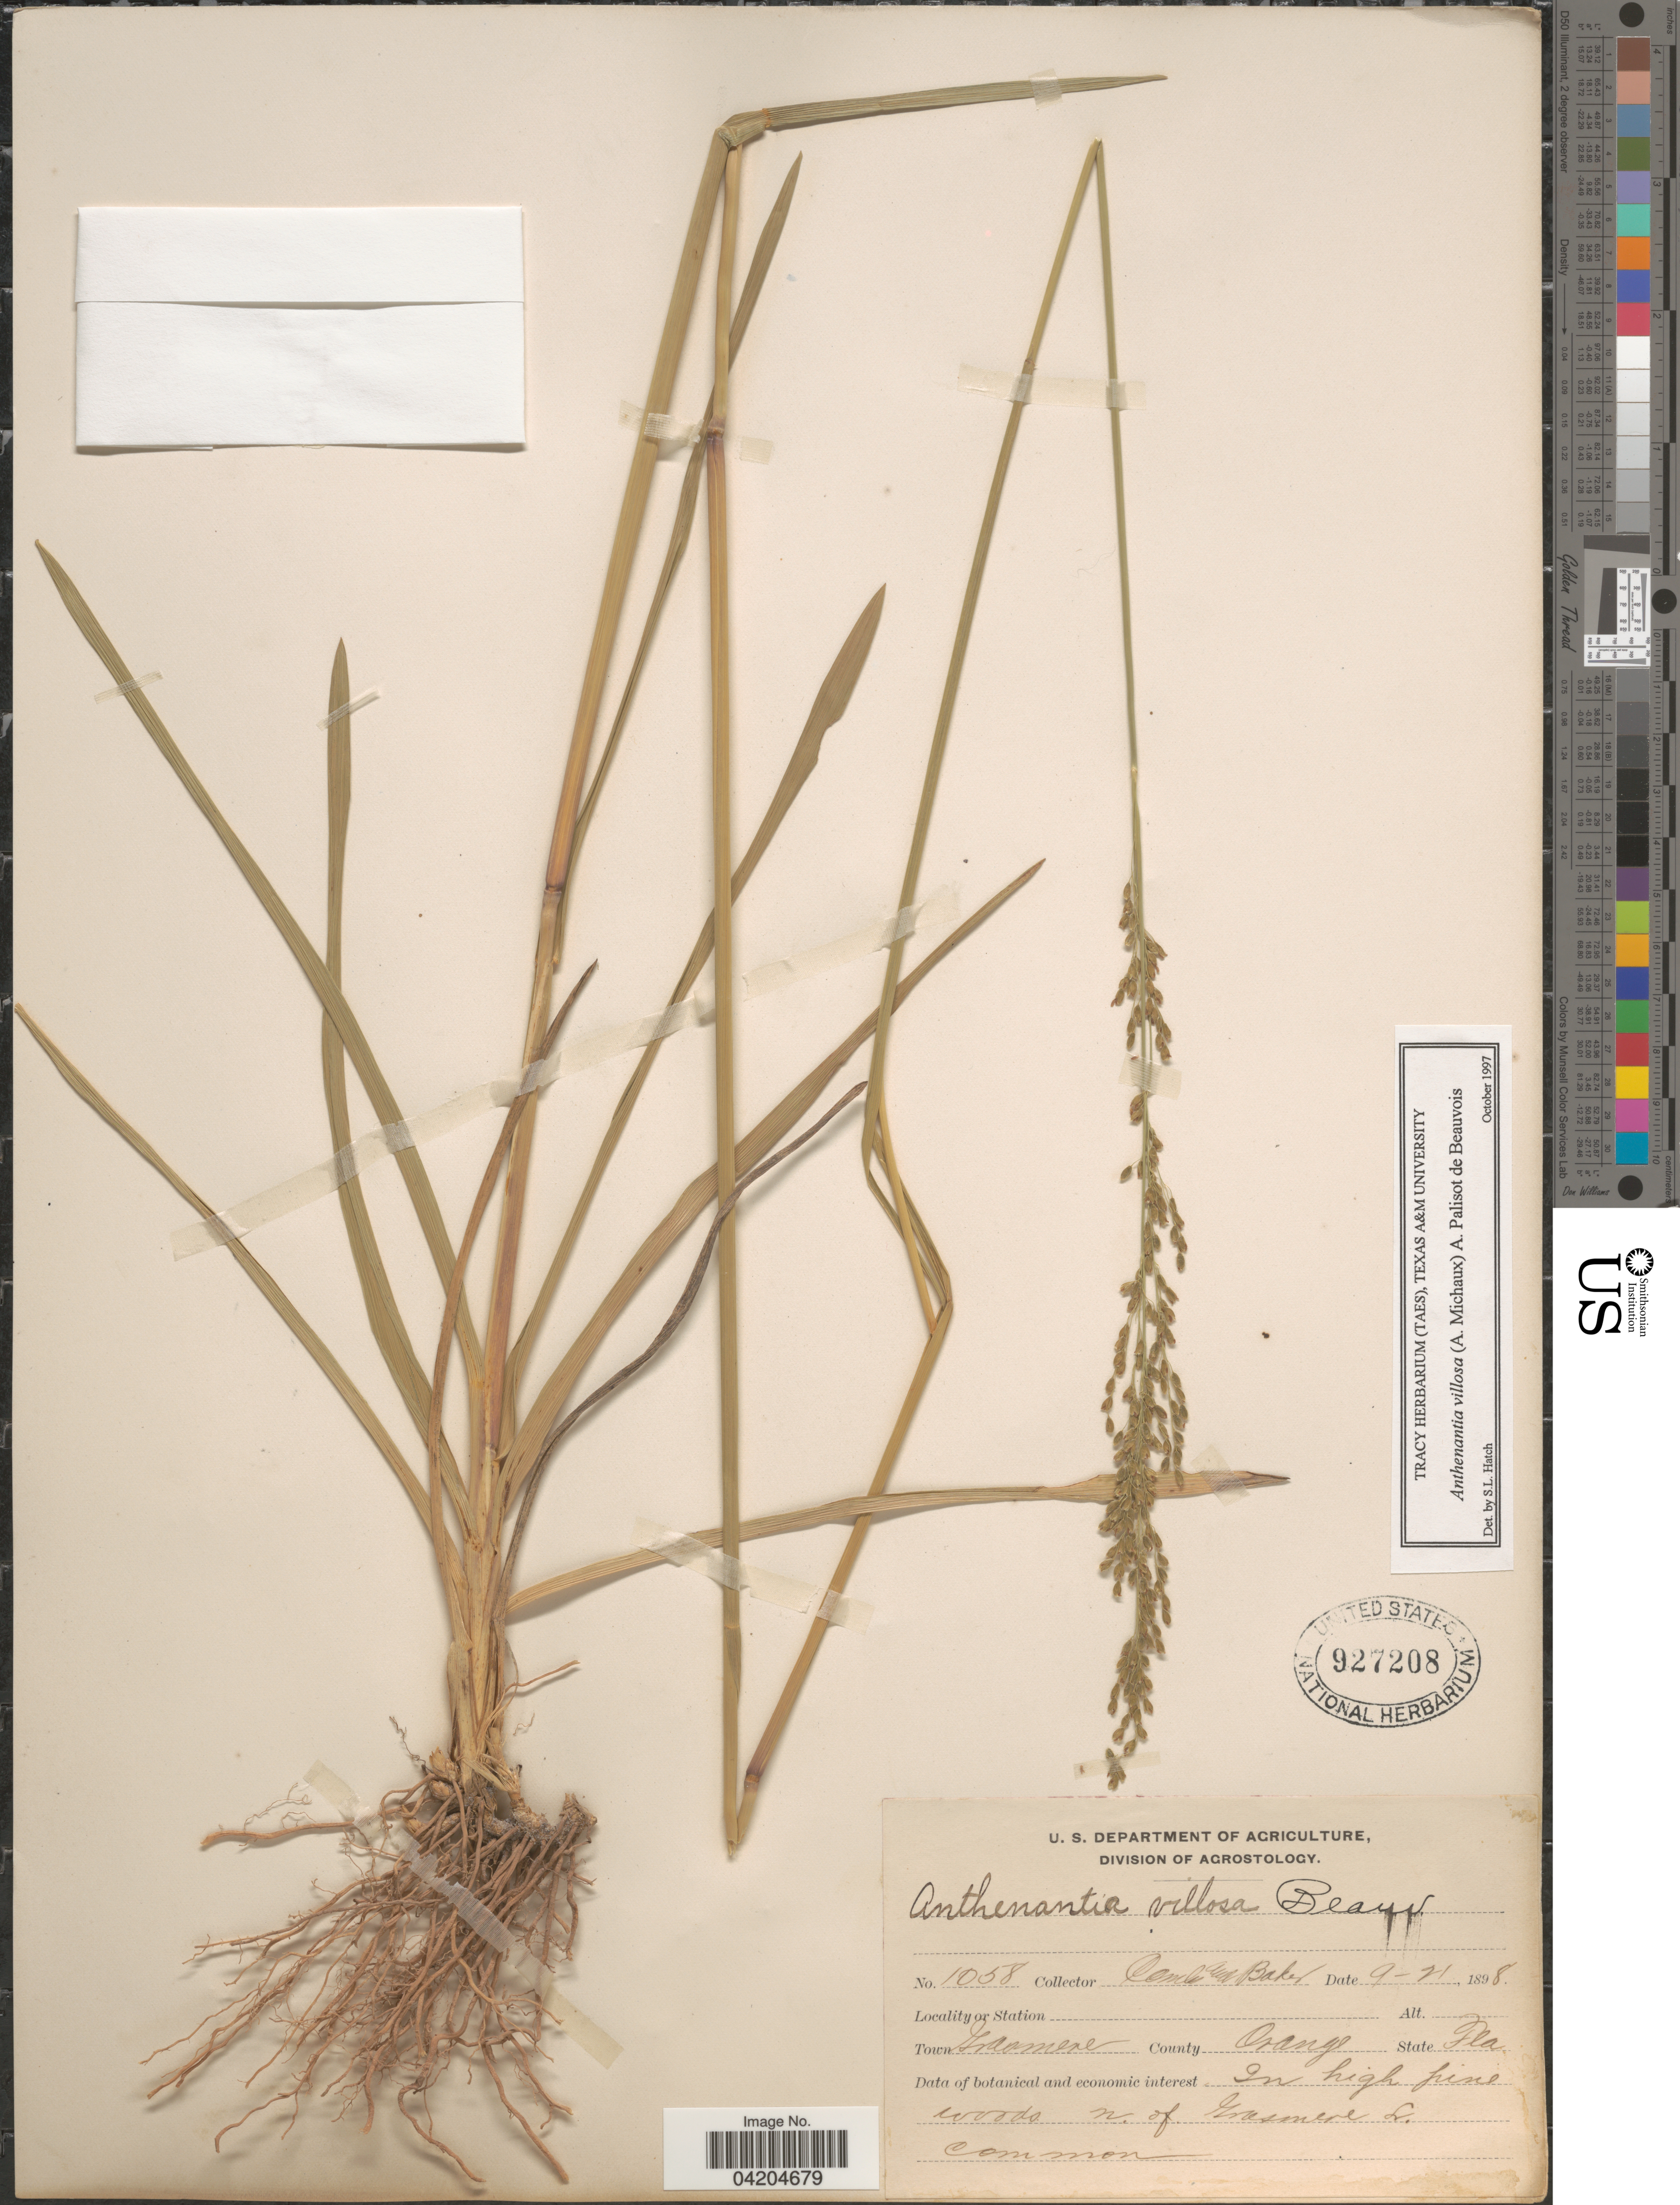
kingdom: Plantae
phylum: Tracheophyta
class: Liliopsida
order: Poales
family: Poaceae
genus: Anthaenantia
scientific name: Anthaenantia villosa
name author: (Michx.) P. Beauv.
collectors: -. Combs & -- Baker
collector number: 1058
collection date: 1898-09-21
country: United States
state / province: Florida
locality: Town Grasmere. County Orange. N. of Grasmere L.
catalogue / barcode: US 927208